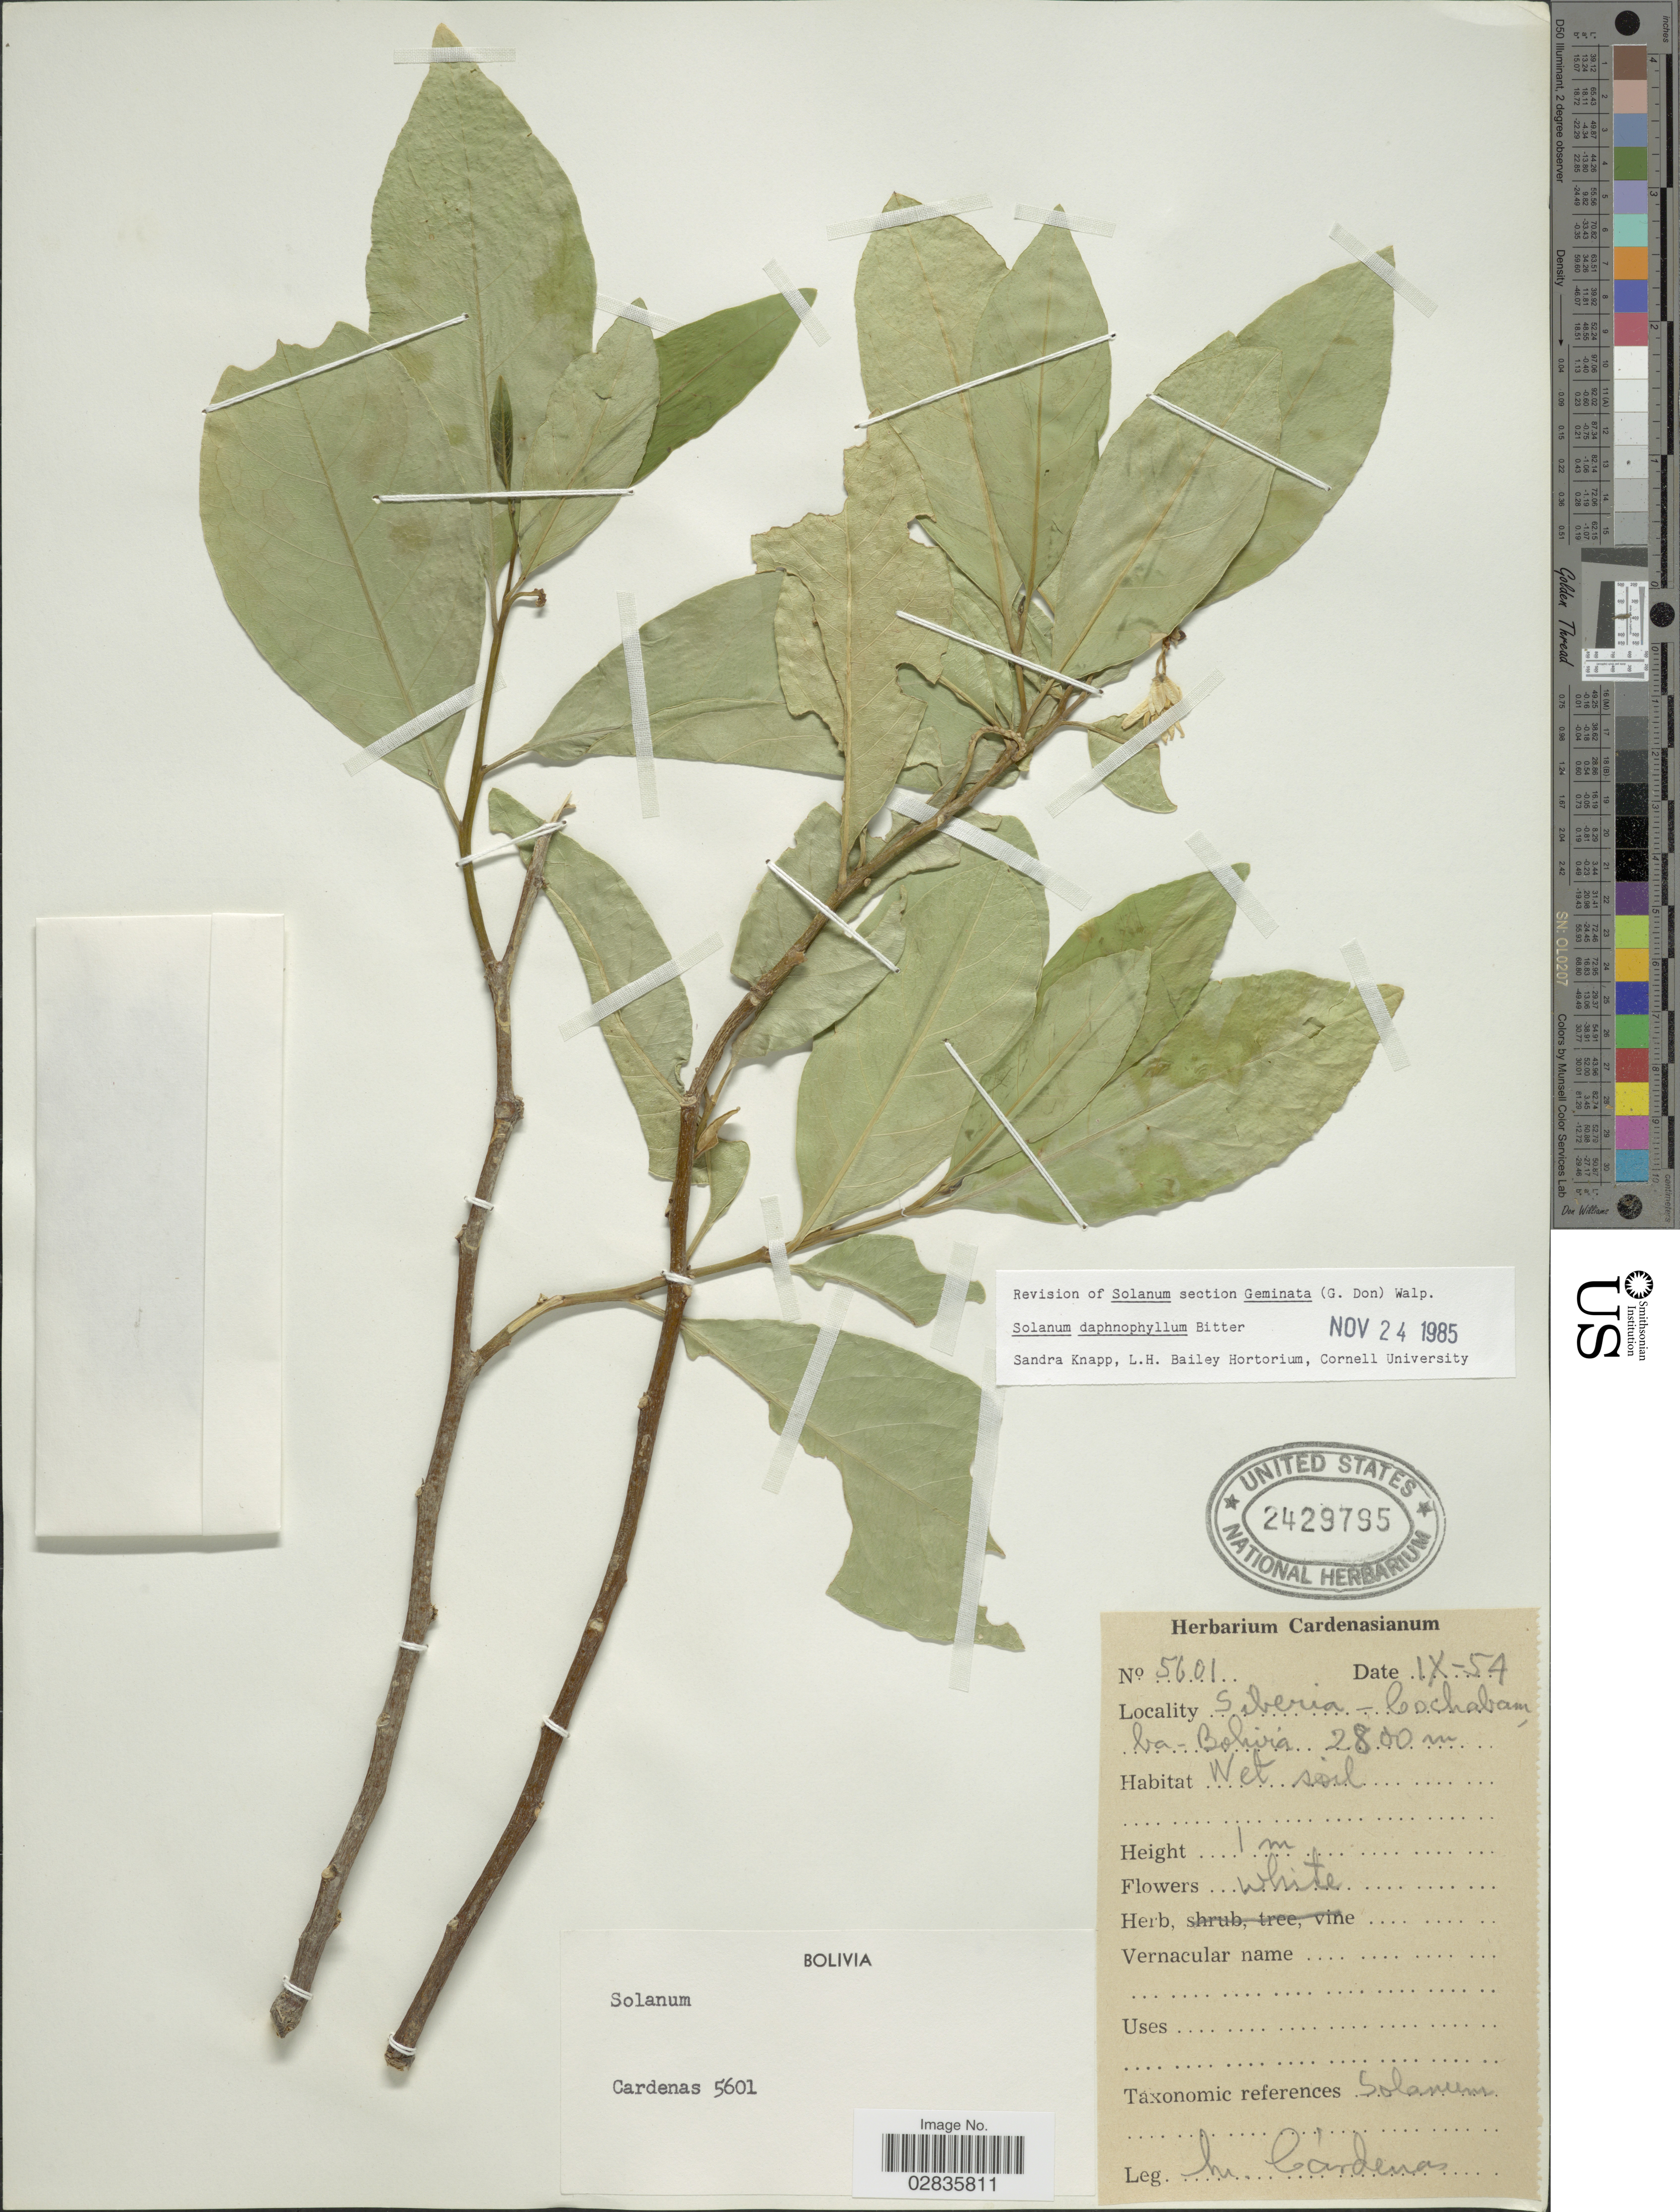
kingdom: Plantae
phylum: Tracheophyta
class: Magnoliopsida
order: Solanales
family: Solanaceae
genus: Solanum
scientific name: Solanum daphnophyllum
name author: Bitter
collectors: M. Cárdenas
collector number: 5601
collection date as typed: Transcribed d/m/y: /9/54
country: Bolivia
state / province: Cochabamba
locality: Siberia.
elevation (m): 2800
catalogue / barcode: US 2429795